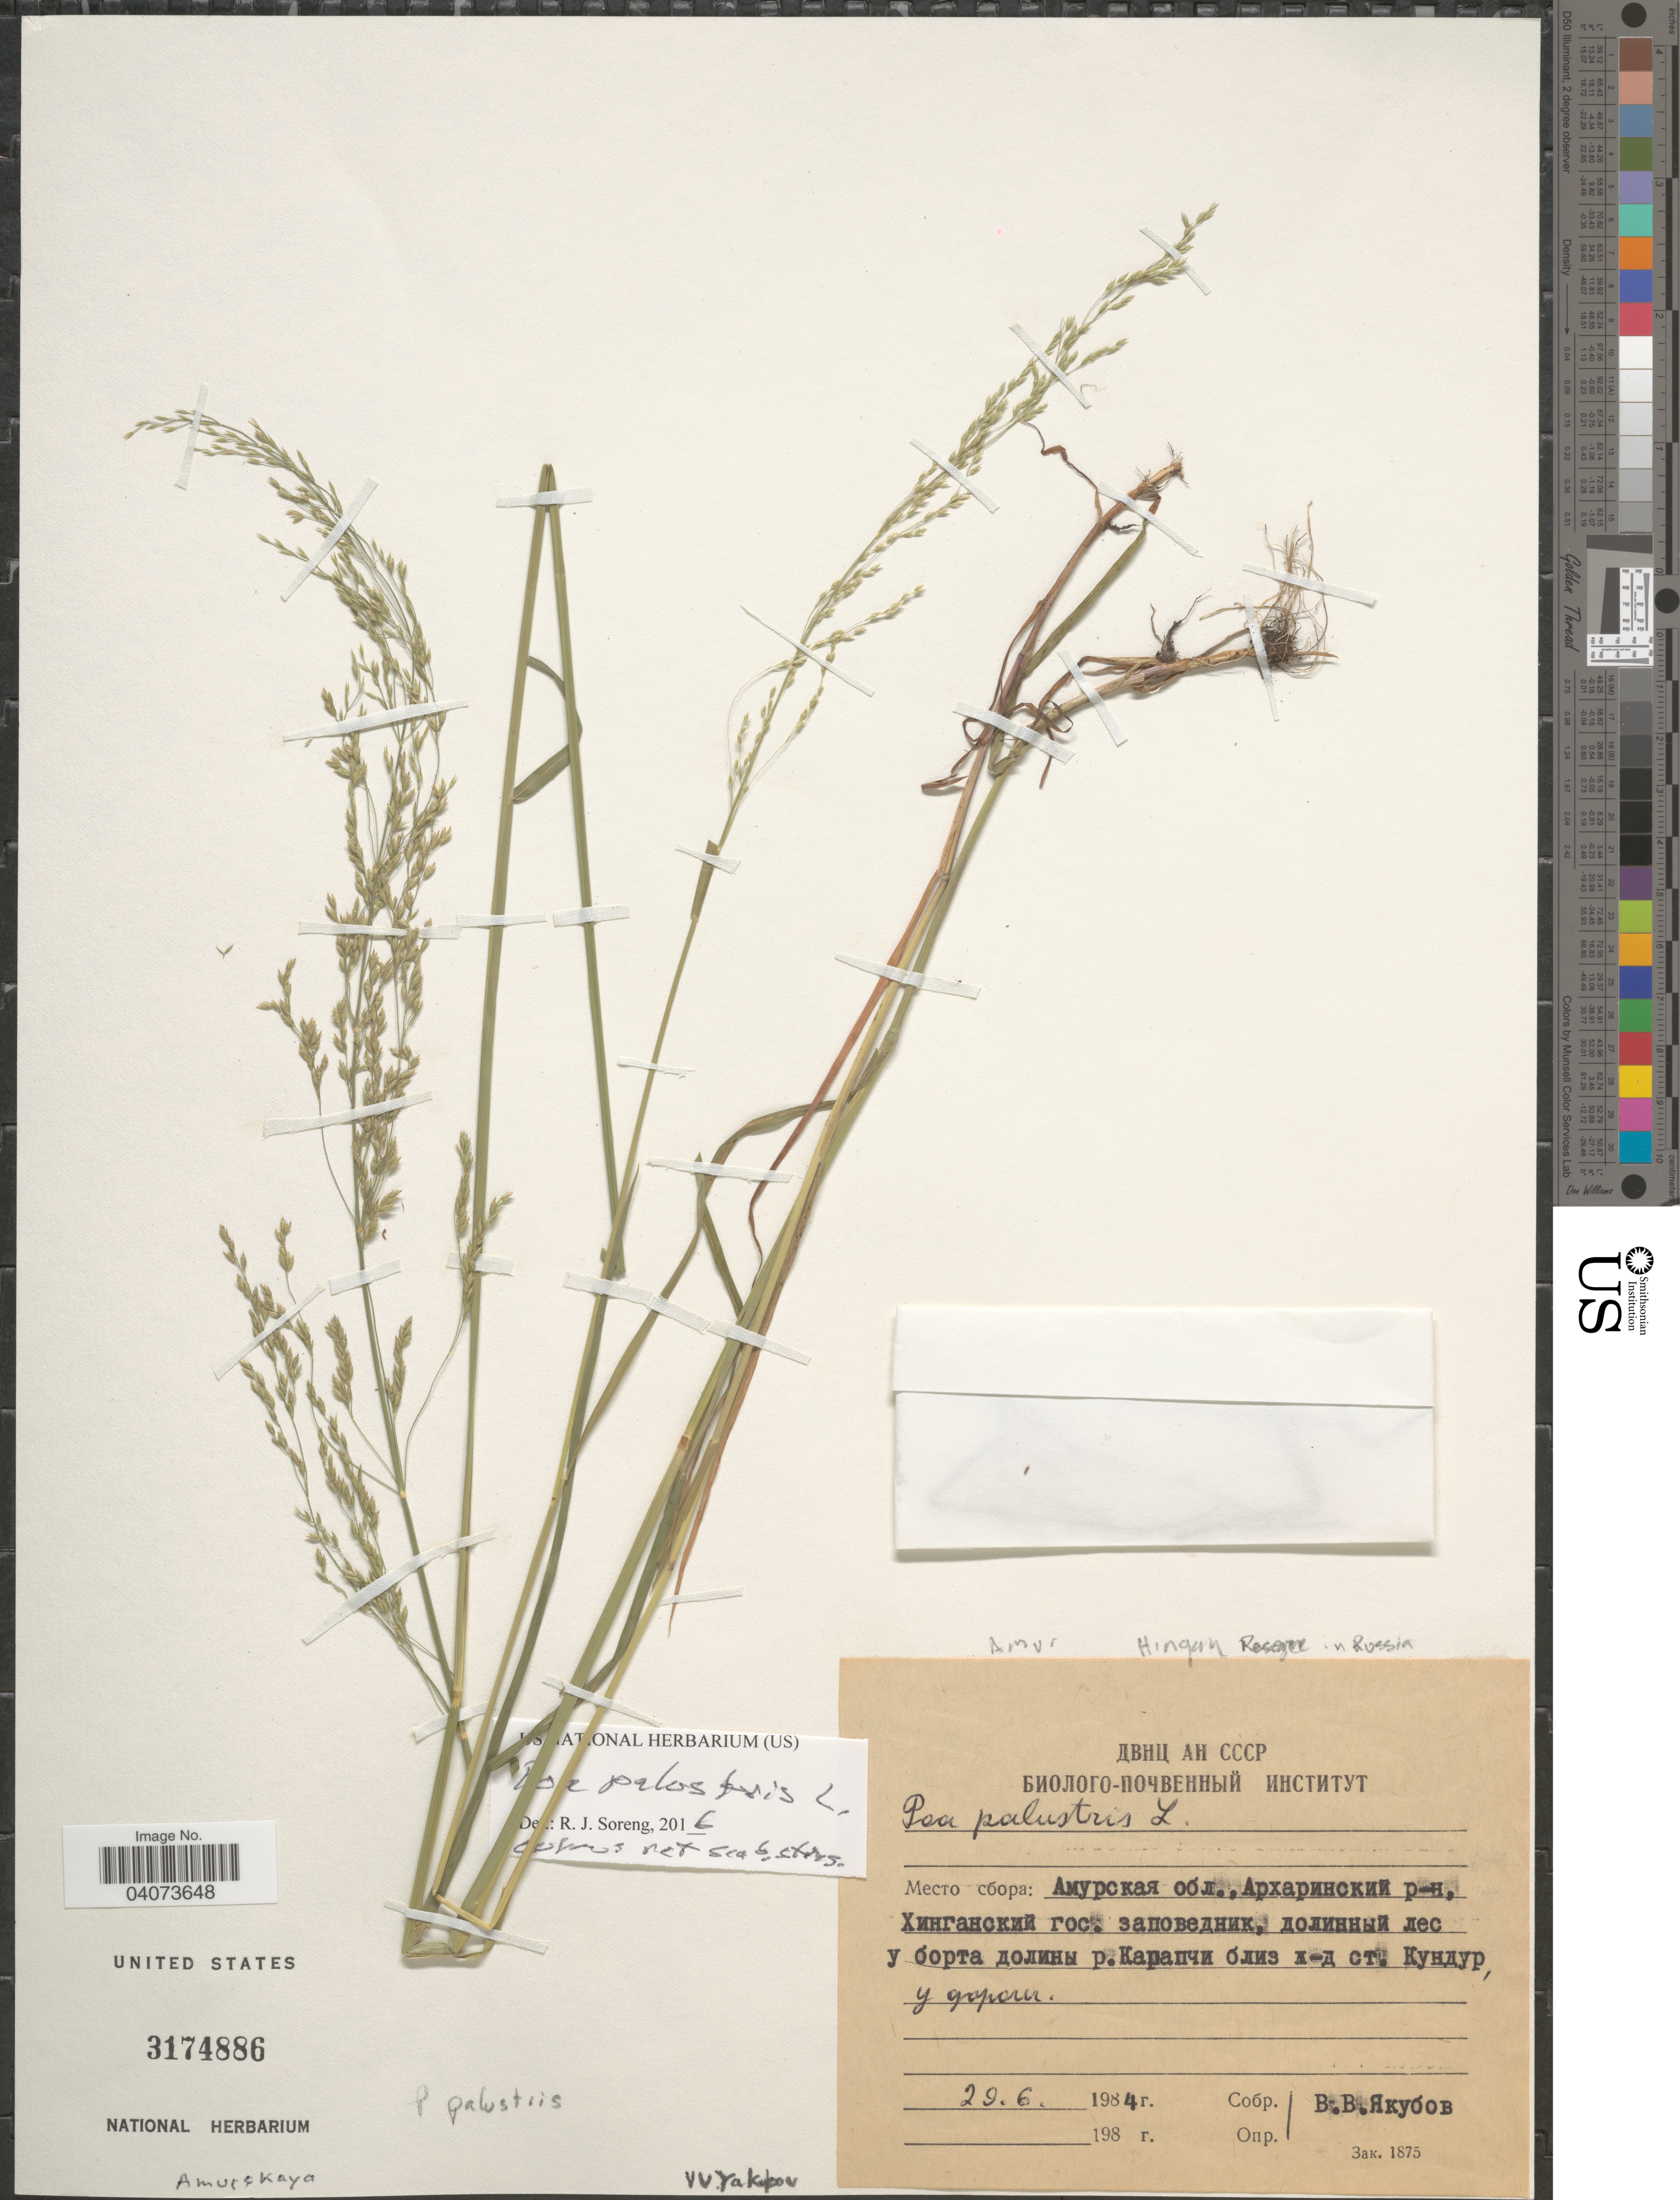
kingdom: Plantae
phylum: Tracheophyta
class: Liliopsida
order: Poales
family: Poaceae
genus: Poa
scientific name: Poa palustris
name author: L.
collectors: V. Yakubov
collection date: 1984-06-29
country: Russian Federation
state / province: Amur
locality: District Arkharinskiy, Khingan Nature Reserve, near railroad station Kundur.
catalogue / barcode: US 3174886